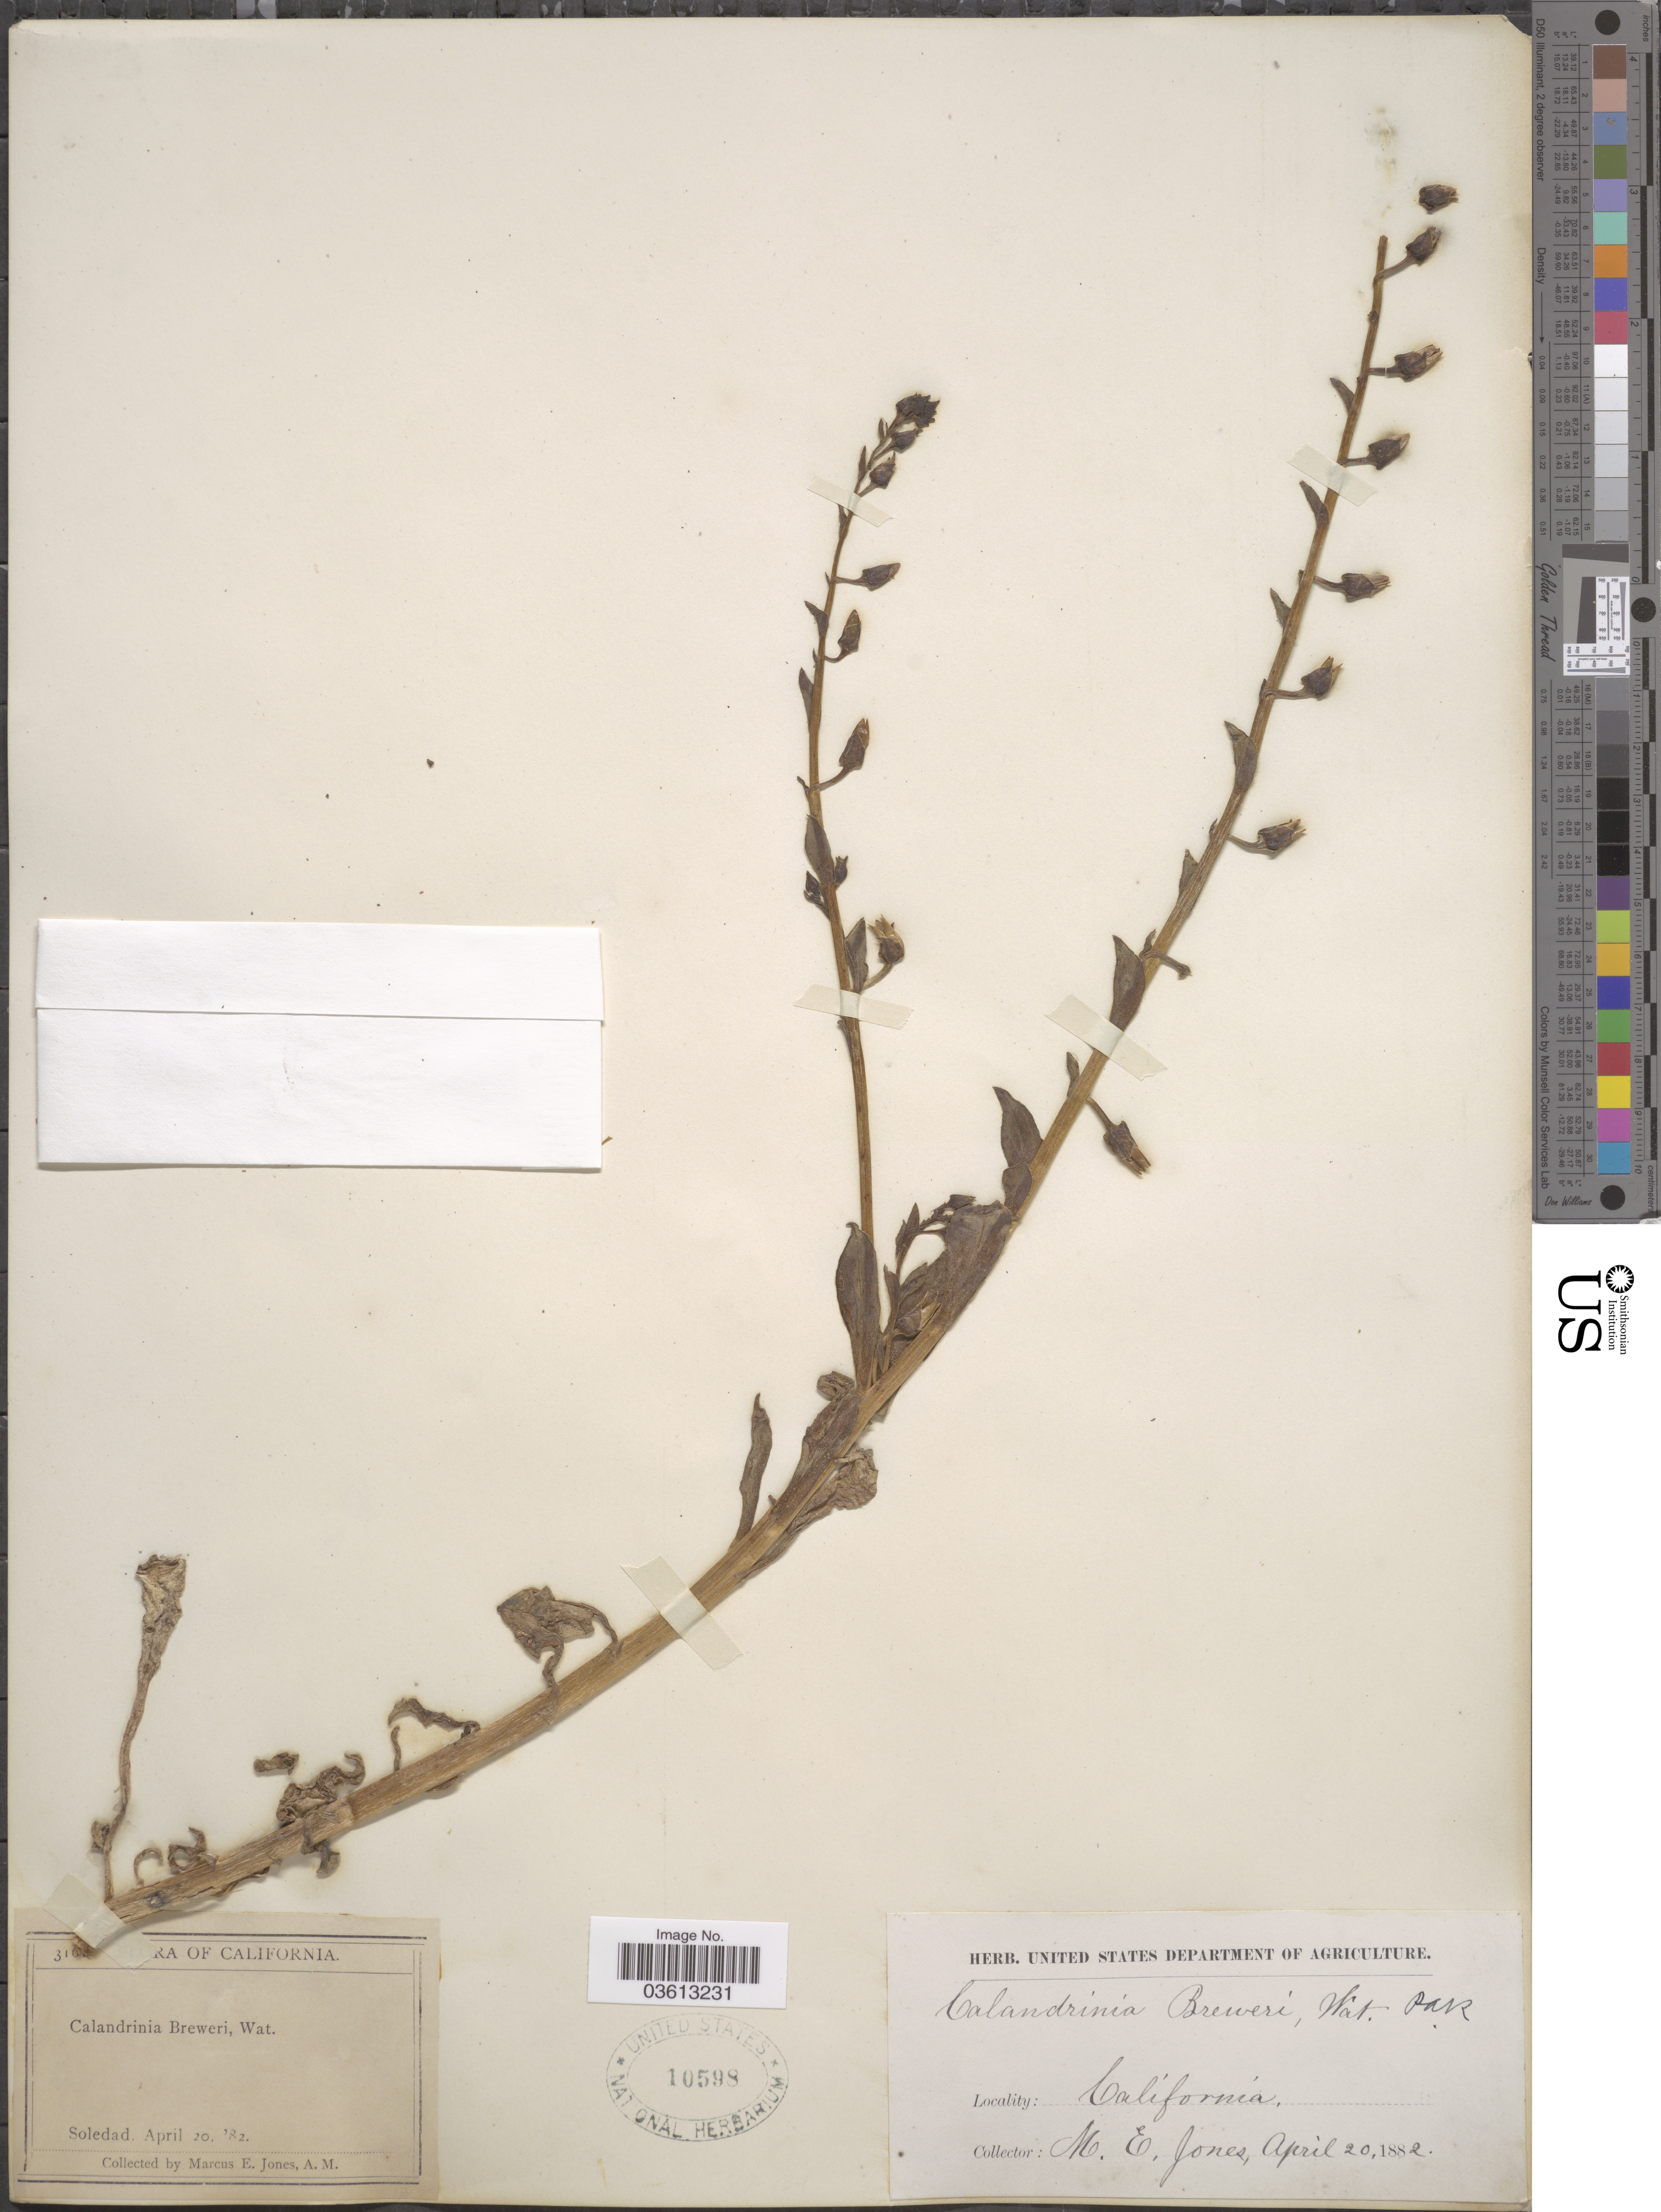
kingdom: Plantae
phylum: Tracheophyta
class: Magnoliopsida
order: Caryophyllales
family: Montiaceae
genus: Calandrinia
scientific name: Calandrinia breweri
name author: S. Watson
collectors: M. E. Jones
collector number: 3168*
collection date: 1882-04-20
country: United States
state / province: California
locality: Soledad.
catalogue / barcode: US 10598